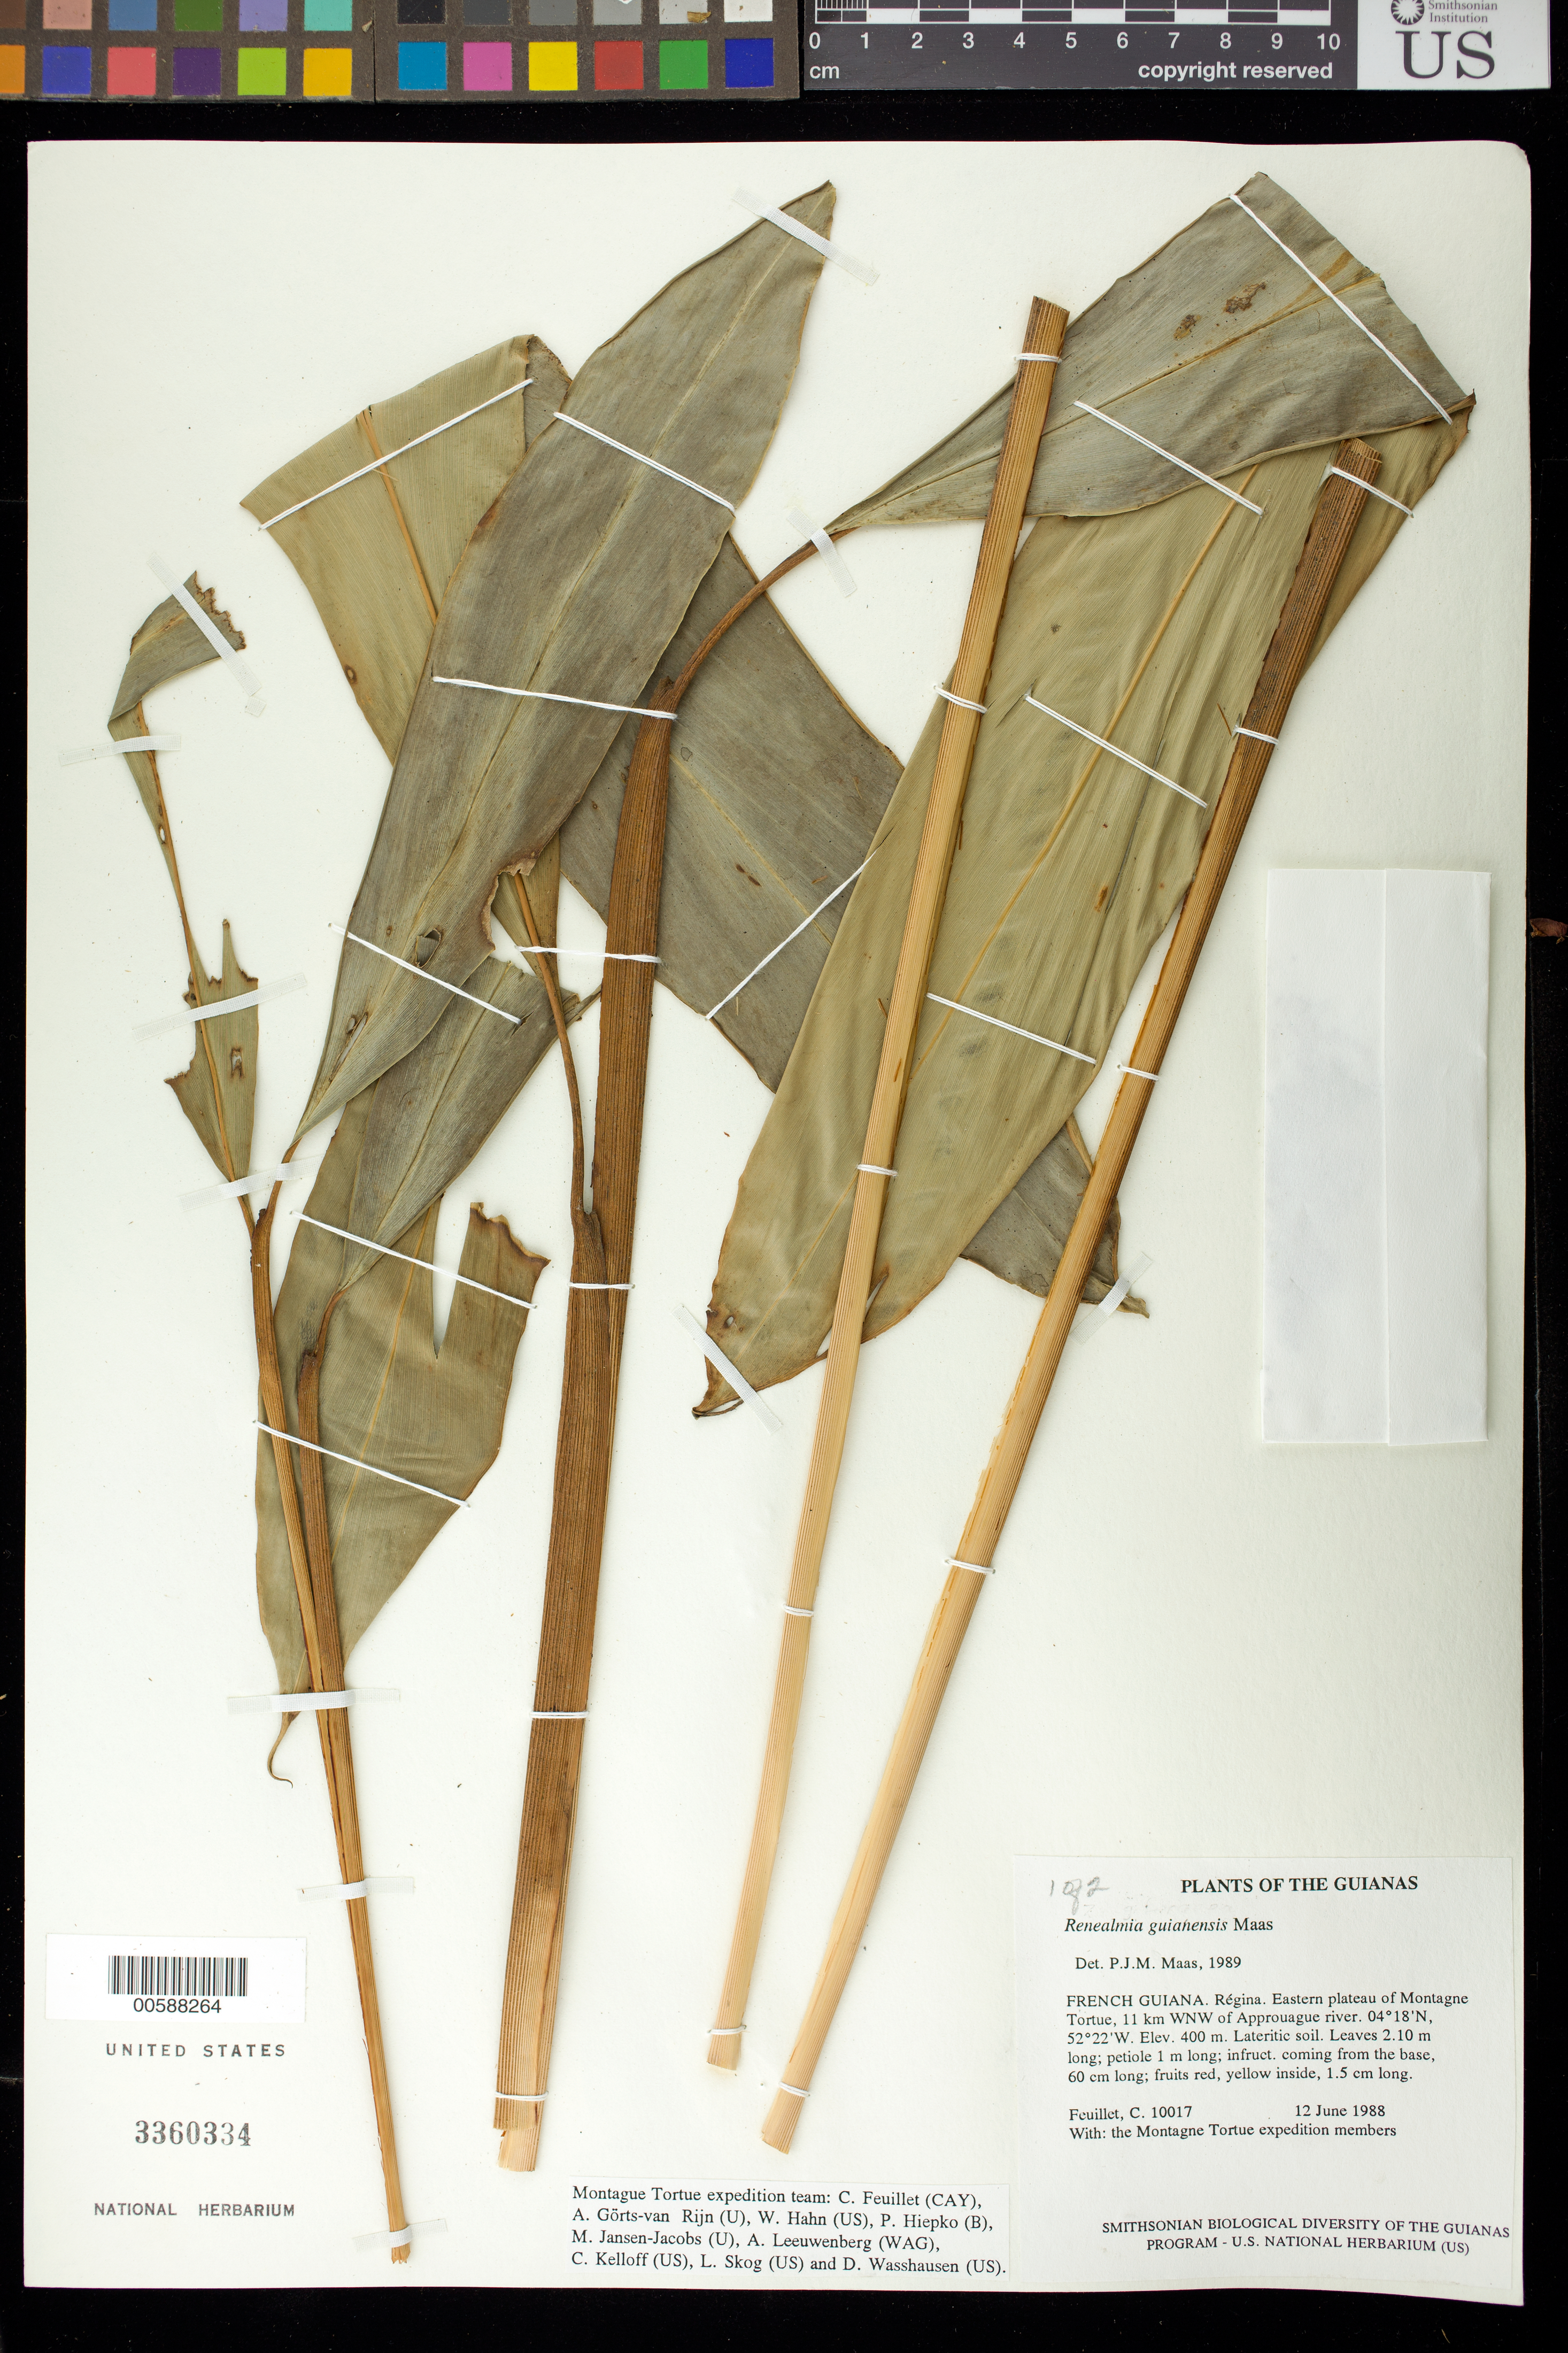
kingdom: Plantae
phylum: Tracheophyta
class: Liliopsida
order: Zingiberales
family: Zingiberaceae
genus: Renealmia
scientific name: Renealmia guianensis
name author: Maas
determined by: Maas, Paul J. M.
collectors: C. Feuillet & Montagne Torte Exped. members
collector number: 10017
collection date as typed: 12 June 1988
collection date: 1988-06-12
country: French Guiana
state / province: Cayenne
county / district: Regina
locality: Eastern plateau of Montagne Tortue, 11 km WNW of Approuague river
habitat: Lateritic soil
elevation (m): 400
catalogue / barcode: US 3360334